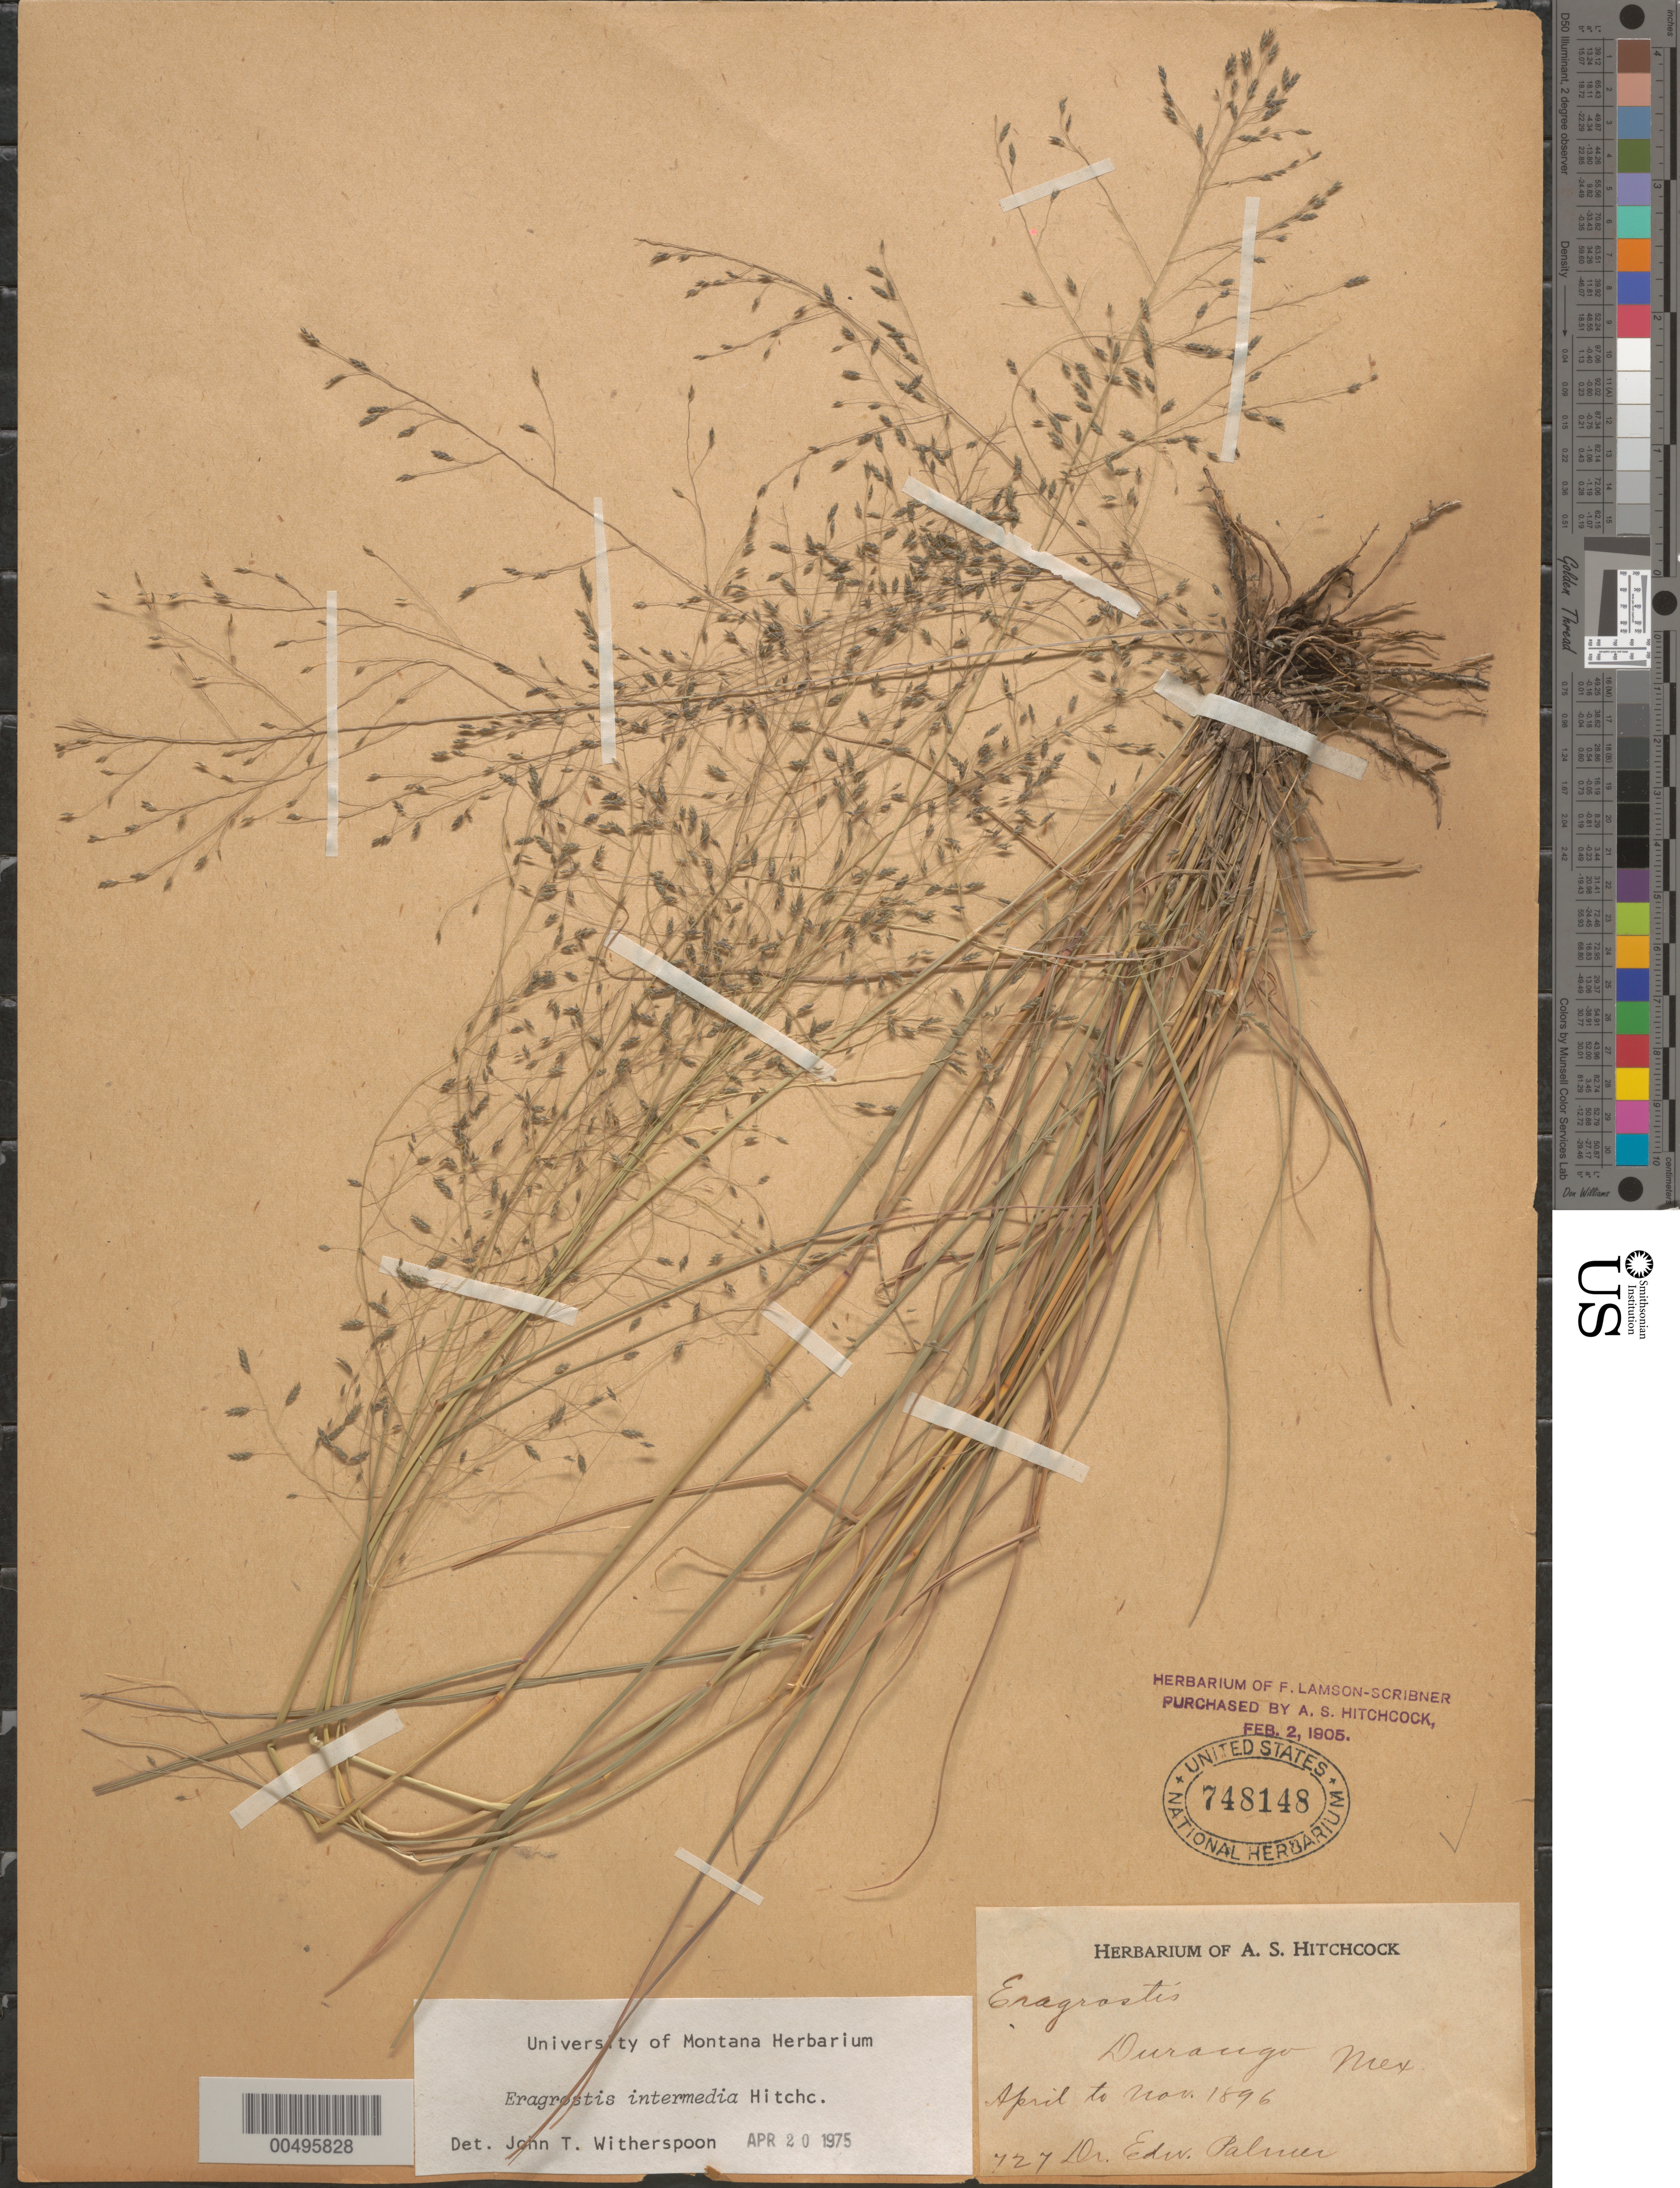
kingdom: Plantae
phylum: Tracheophyta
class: Liliopsida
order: Poales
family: Poaceae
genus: Eragrostis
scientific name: Eragrostis intermedia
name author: Hitchc.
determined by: Witherspoon, John T.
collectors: E. Palmer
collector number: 727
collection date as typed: Apr 1896 to Nov 1896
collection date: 1896-04/1896-11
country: Mexico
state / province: Durango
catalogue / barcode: US 748148